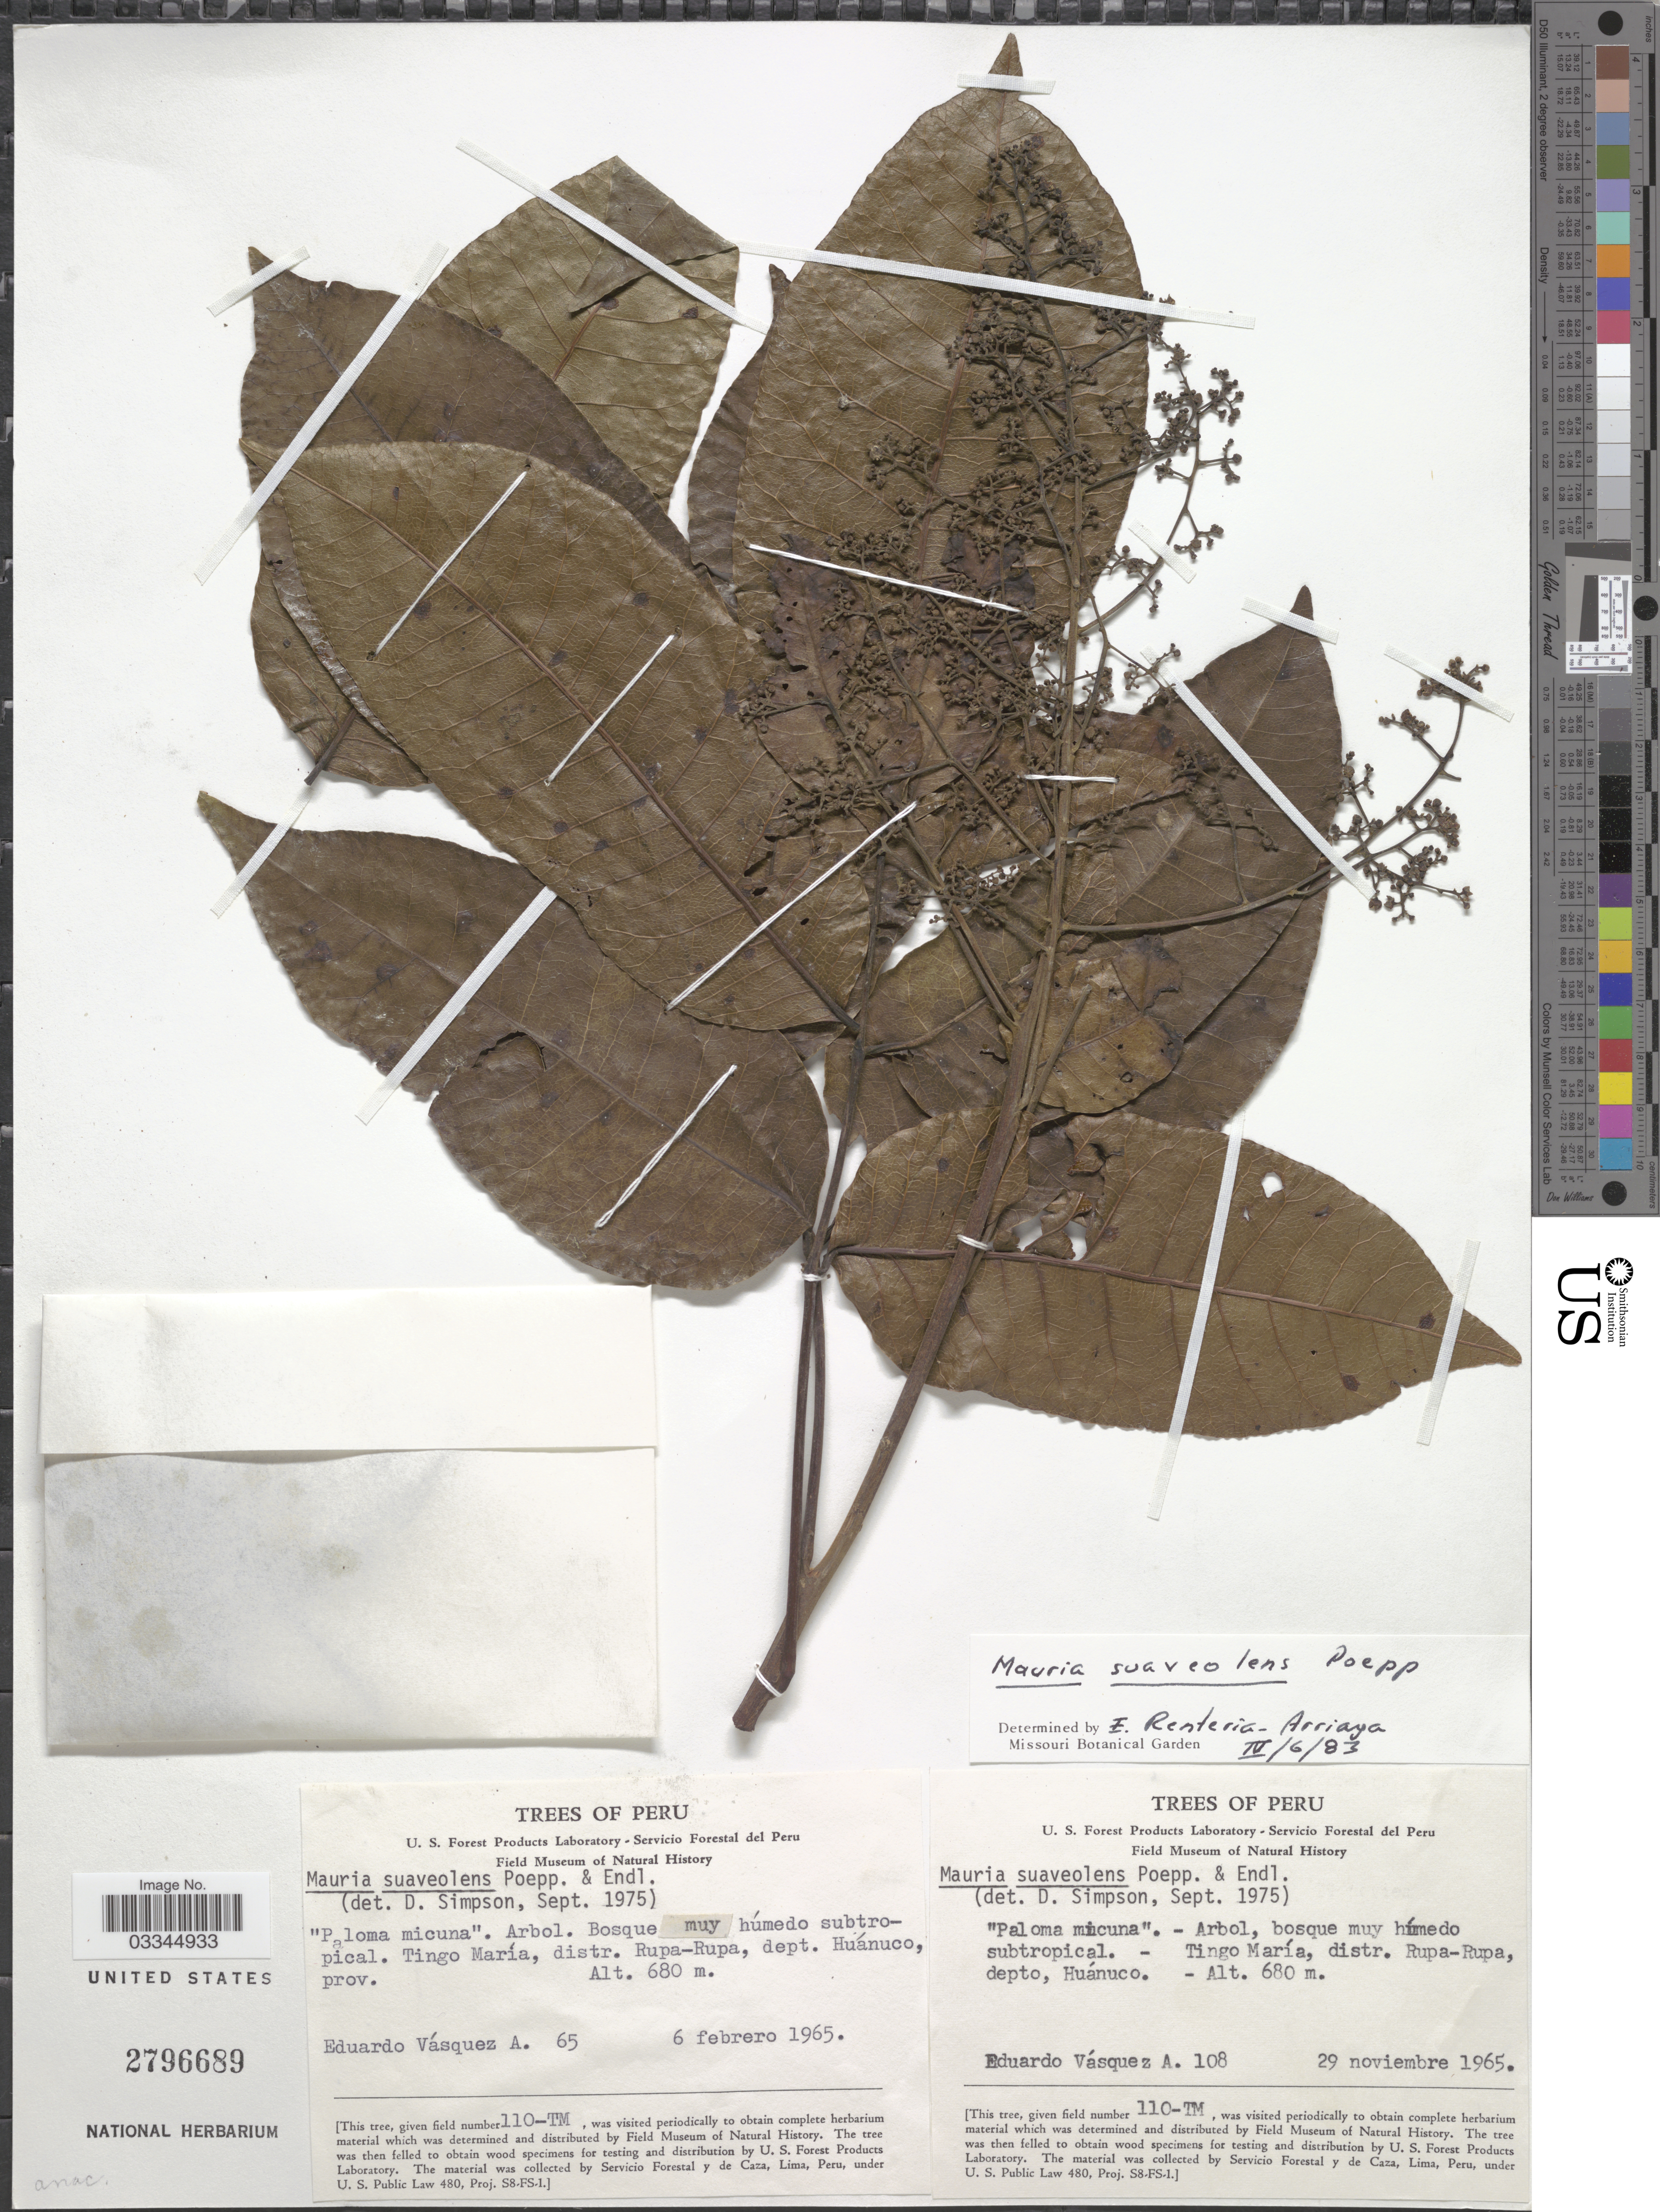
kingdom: Plantae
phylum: Tracheophyta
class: Magnoliopsida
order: Sapindales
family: Anacardiaceae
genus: Mauria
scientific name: Mauria suaveolens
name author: Poepp.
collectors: E. Vasquez A.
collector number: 108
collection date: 1965-11-29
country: Peru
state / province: Huánuco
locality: Tingo María, distr. Rupa-Rupa, depto, Huánuco.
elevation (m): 680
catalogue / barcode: US 2796689